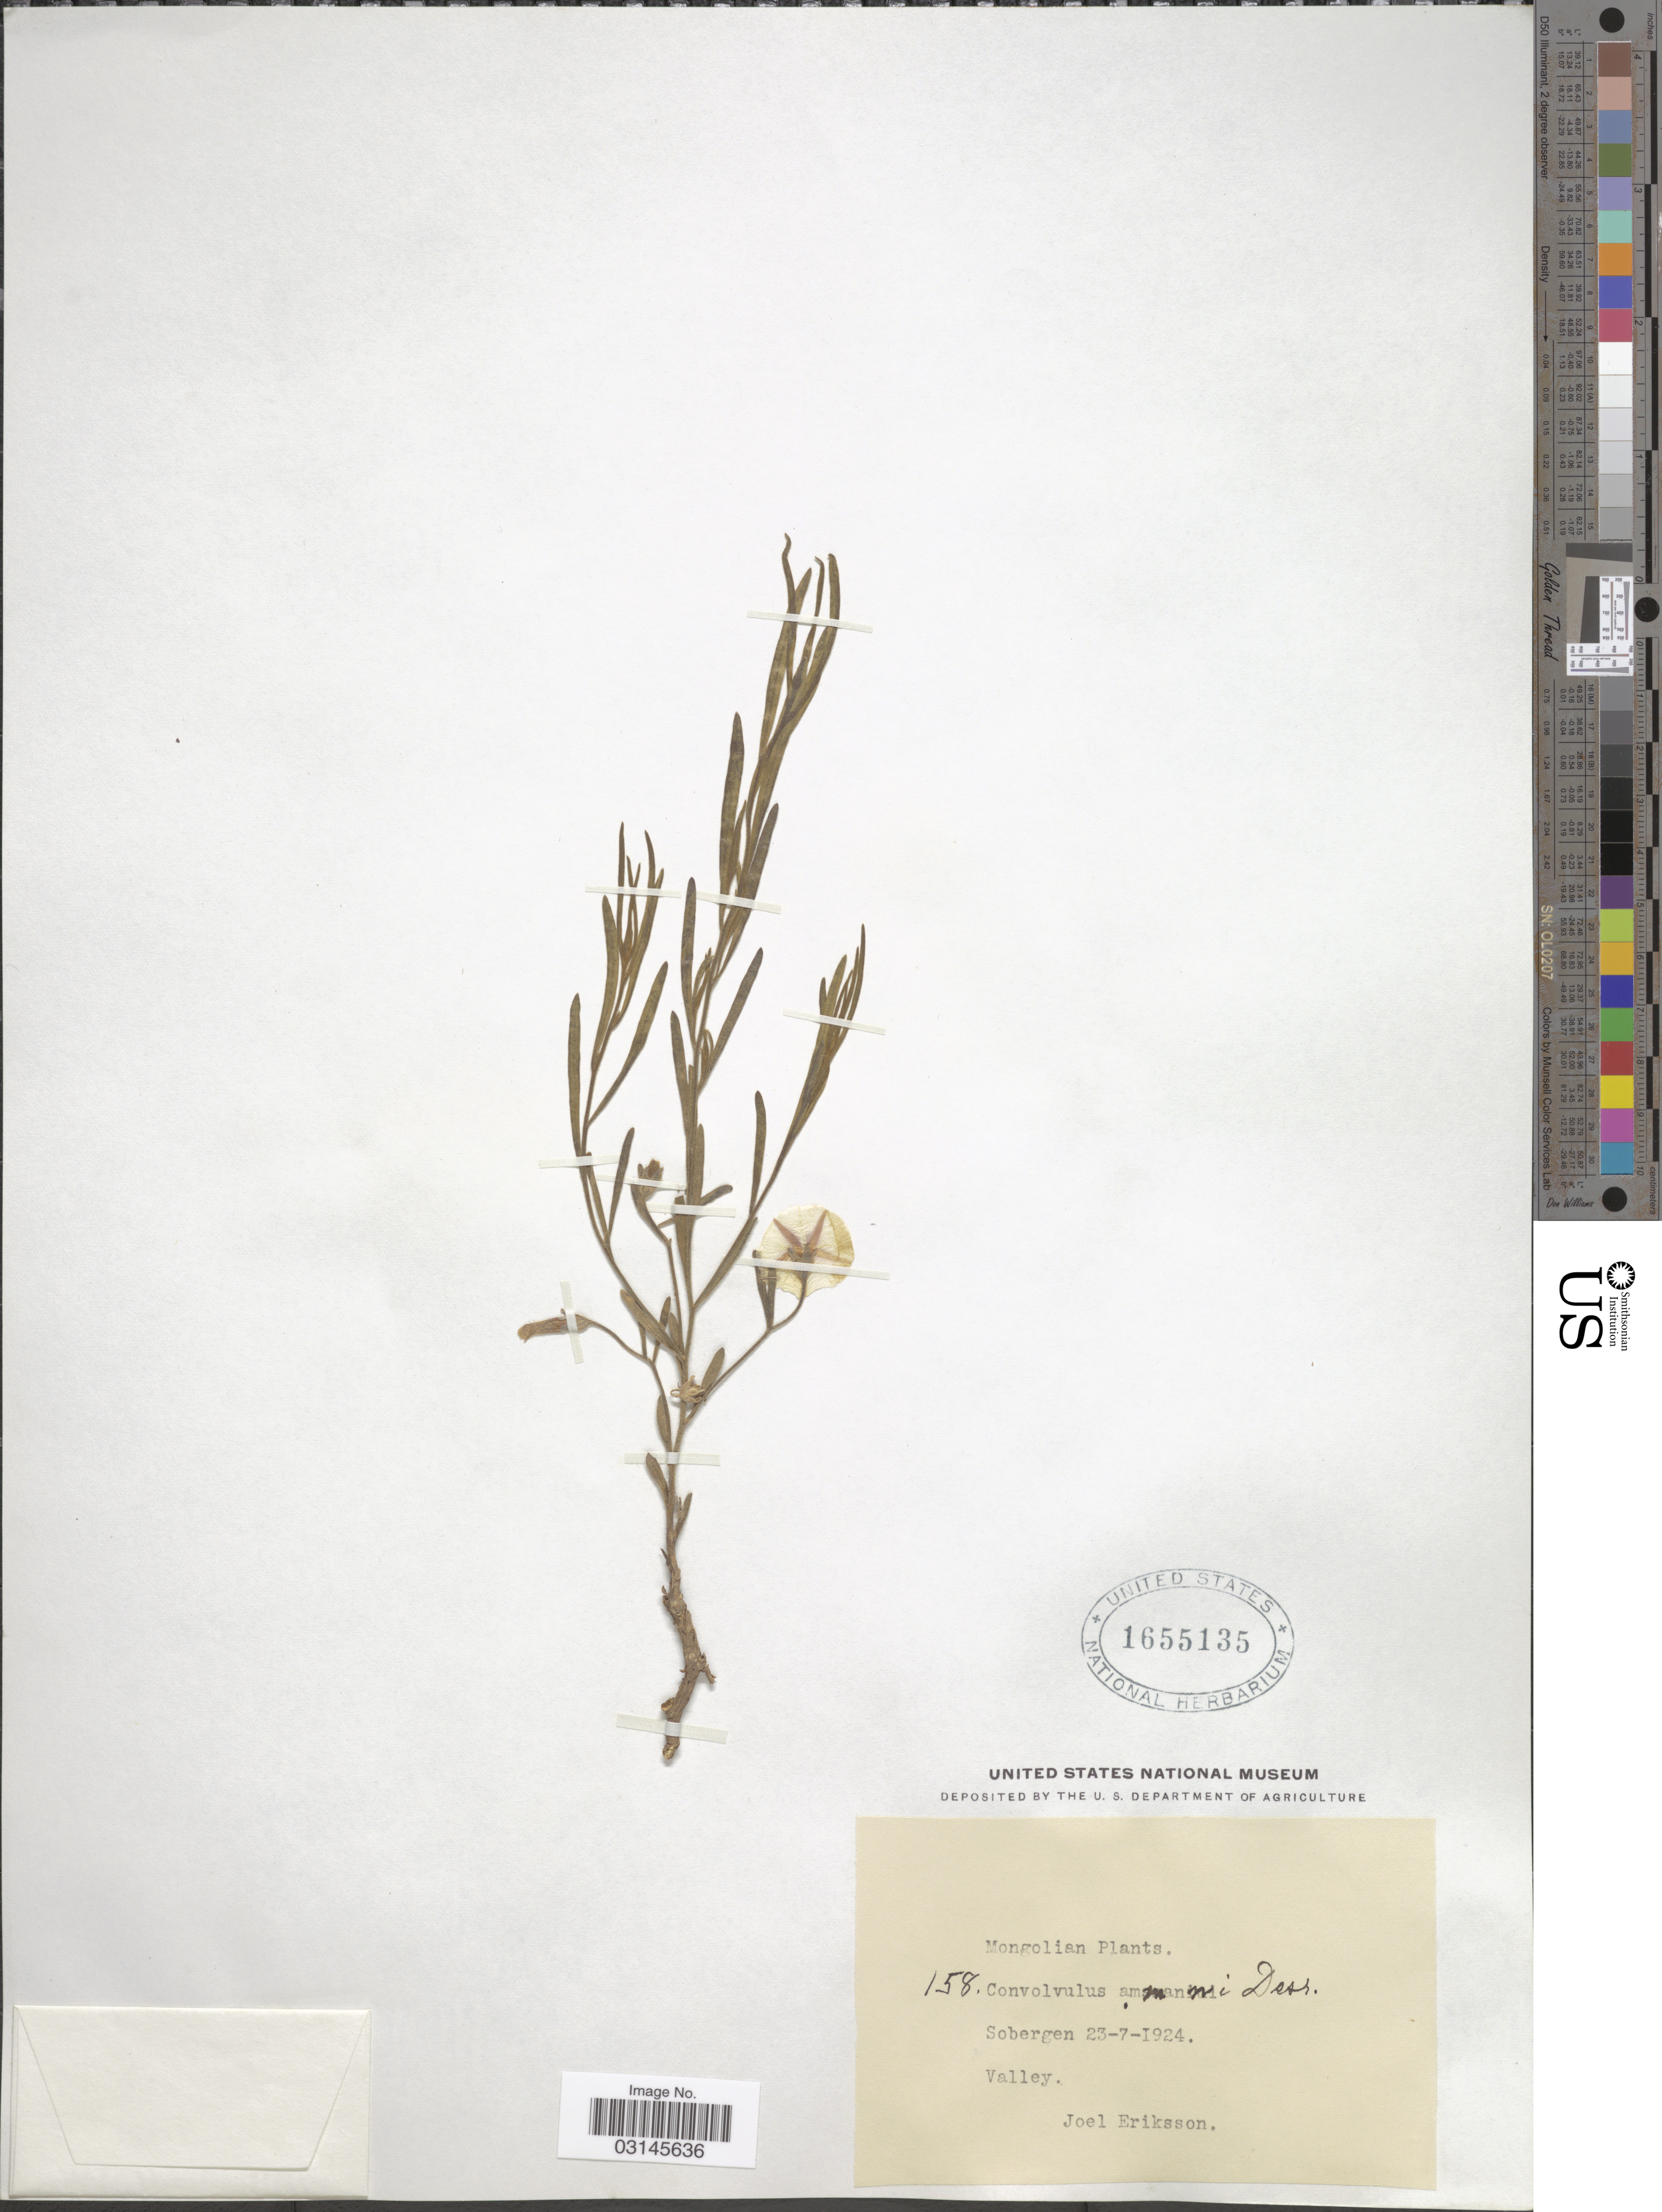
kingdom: Plantae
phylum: Tracheophyta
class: Magnoliopsida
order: Solanales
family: Convolvulaceae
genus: Convolvulus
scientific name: Convolvulus ammanii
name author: Desr.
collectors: J. Eriksson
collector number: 158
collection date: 1924-07-23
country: Mongolia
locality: Sobergen. Valley.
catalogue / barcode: US 1655135